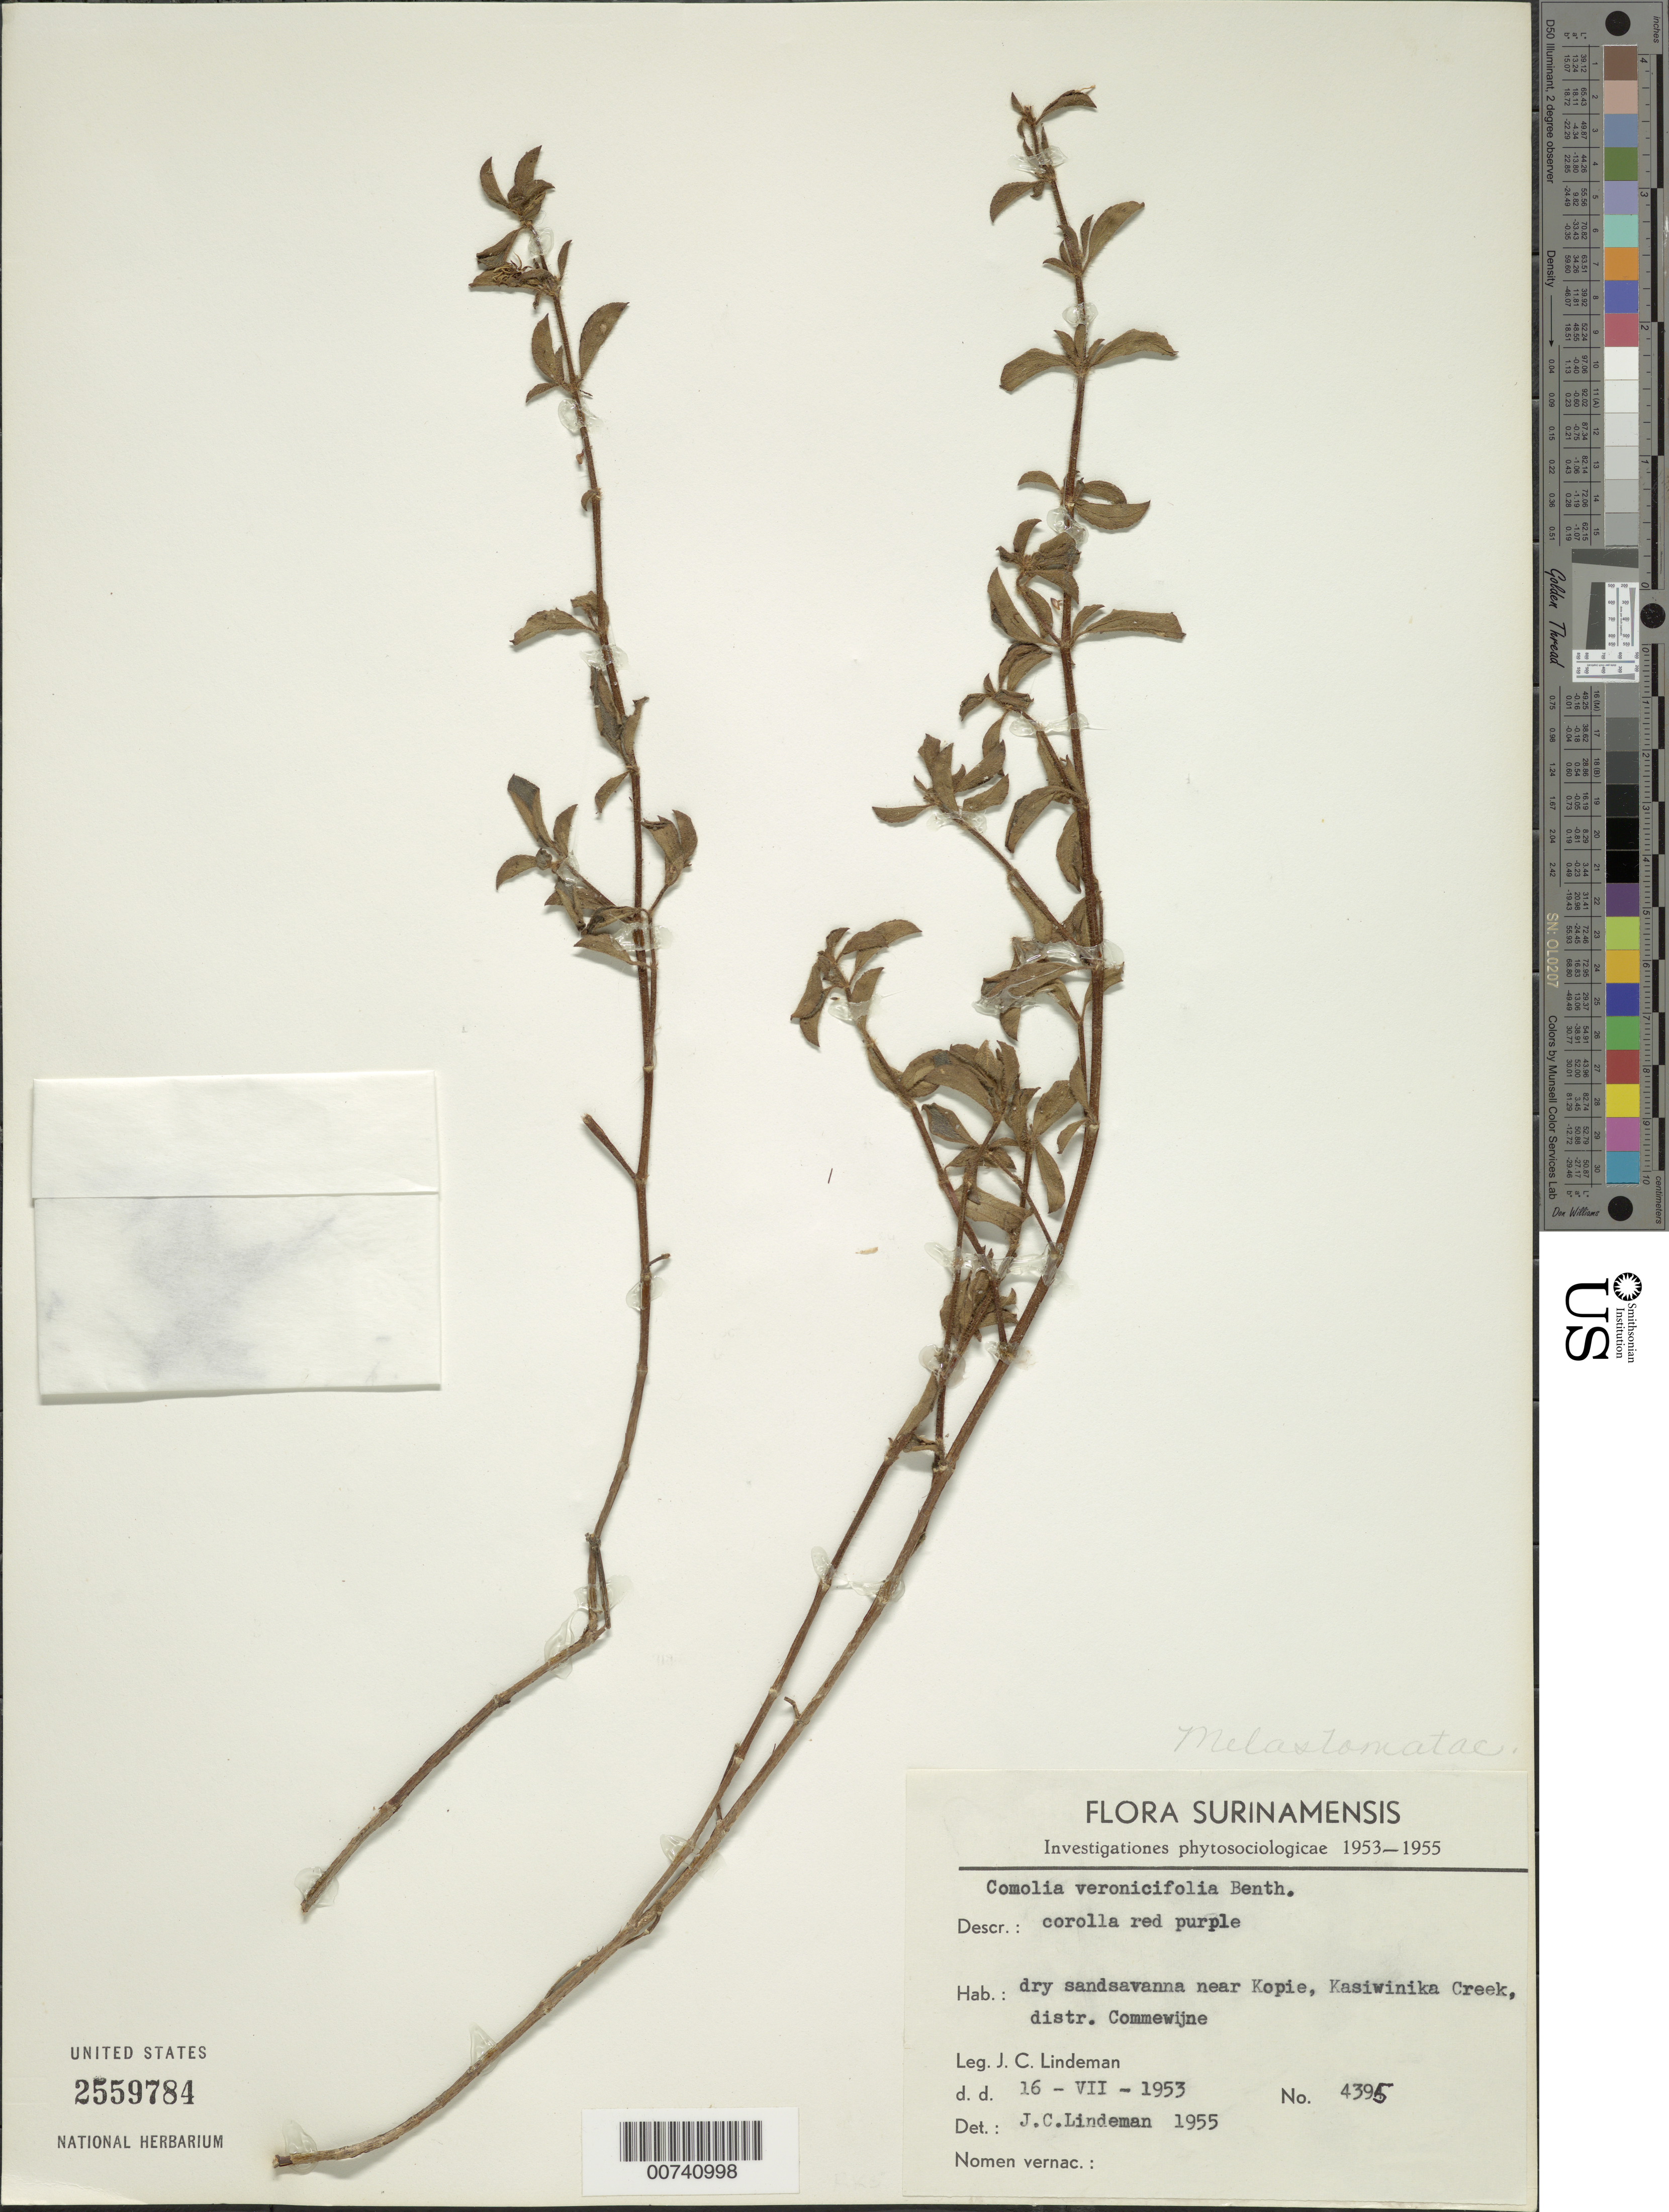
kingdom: Plantae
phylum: Tracheophyta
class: Magnoliopsida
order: Myrtales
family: Melastomataceae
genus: Comolia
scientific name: Comolia veronicifolia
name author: Benth.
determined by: Nunes da Silva, Diego, (RB), Jardim Botanico do Rio de Janeiro - Herbario (BRAZIL)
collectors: J. C. Lindeman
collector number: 4395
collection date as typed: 16-Jul-53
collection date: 1953-07-16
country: Suriname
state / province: Commewijne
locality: Kopie, along Kassewinica Creek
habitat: Dry sand savanna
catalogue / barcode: US 2559784